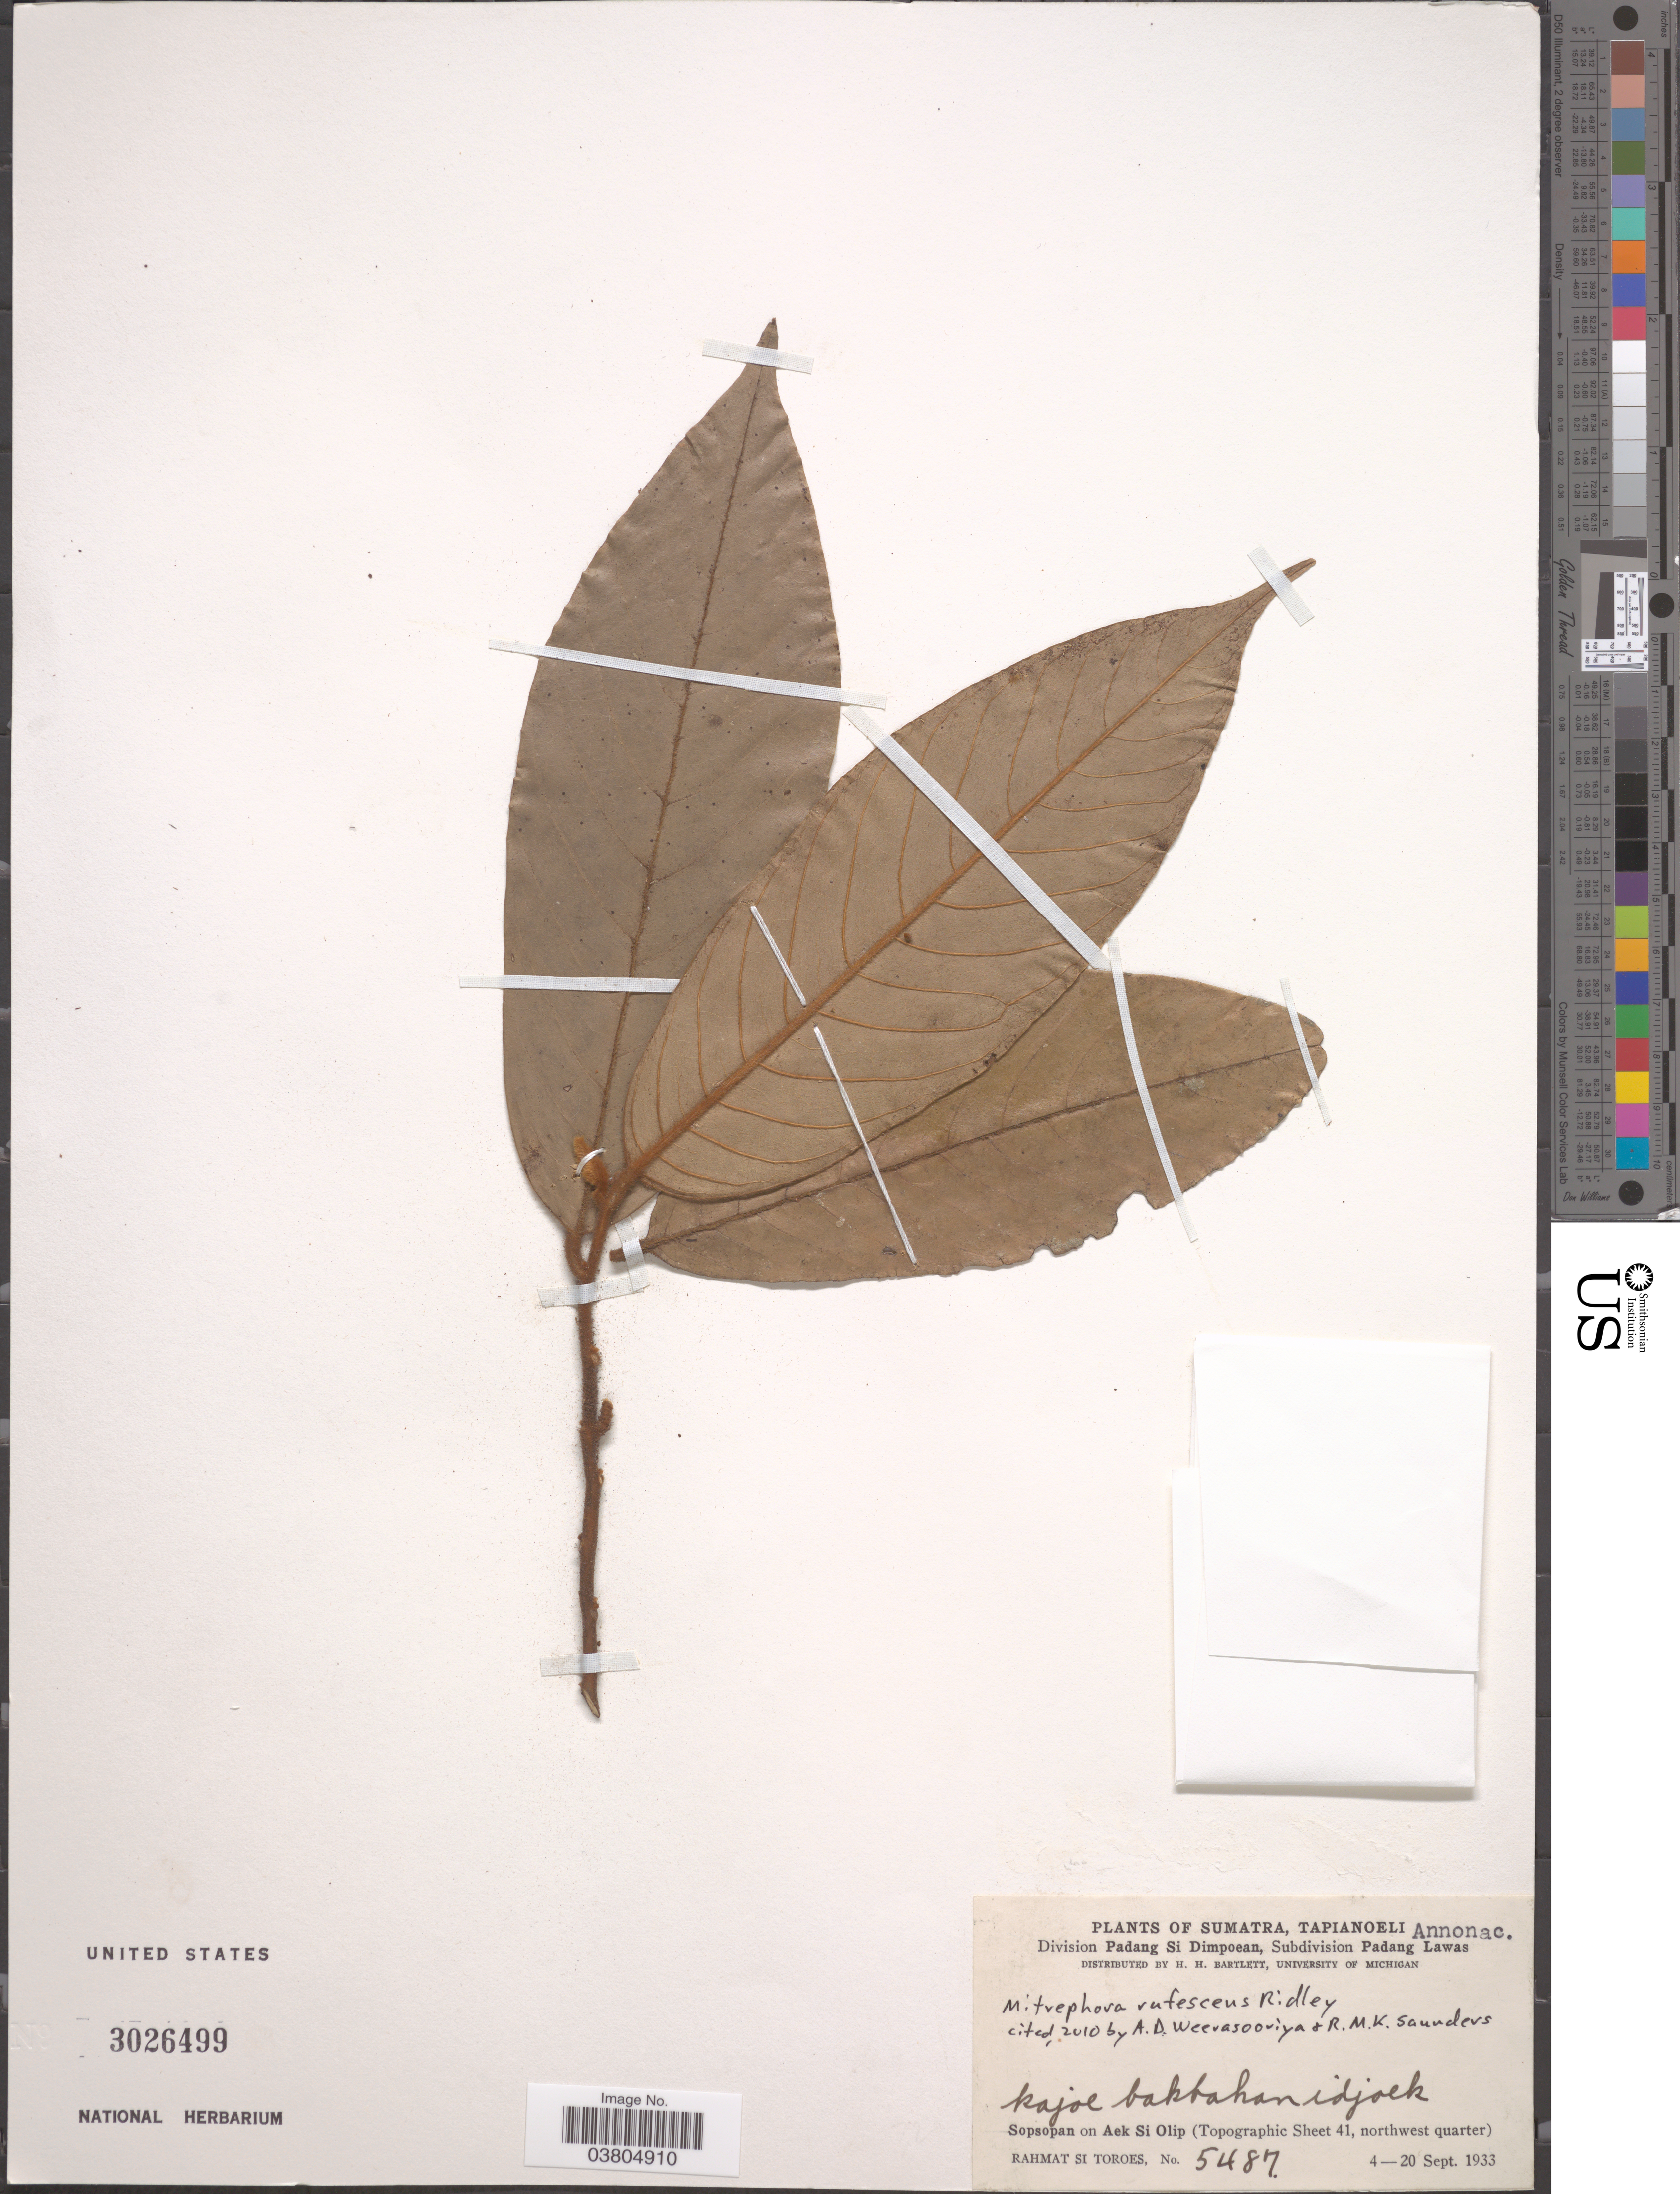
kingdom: Plantae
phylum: Tracheophyta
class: Magnoliopsida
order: Magnoliales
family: Annonaceae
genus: Mitrephora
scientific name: Mitrephora rufescens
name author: Ridl.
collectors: Rahmat Si Boeea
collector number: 5487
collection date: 1933-09-04/1933-09-20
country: Indonesia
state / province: Sumatra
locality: Tapianoeli. Division Padang Si Dimpoean, Subdivision Padang Lawas. Kajoe baktahan idjoek. Sopsopan on Aek Si Olip (Topographic Sheet 41, northwest quarter).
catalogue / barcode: US 3026499